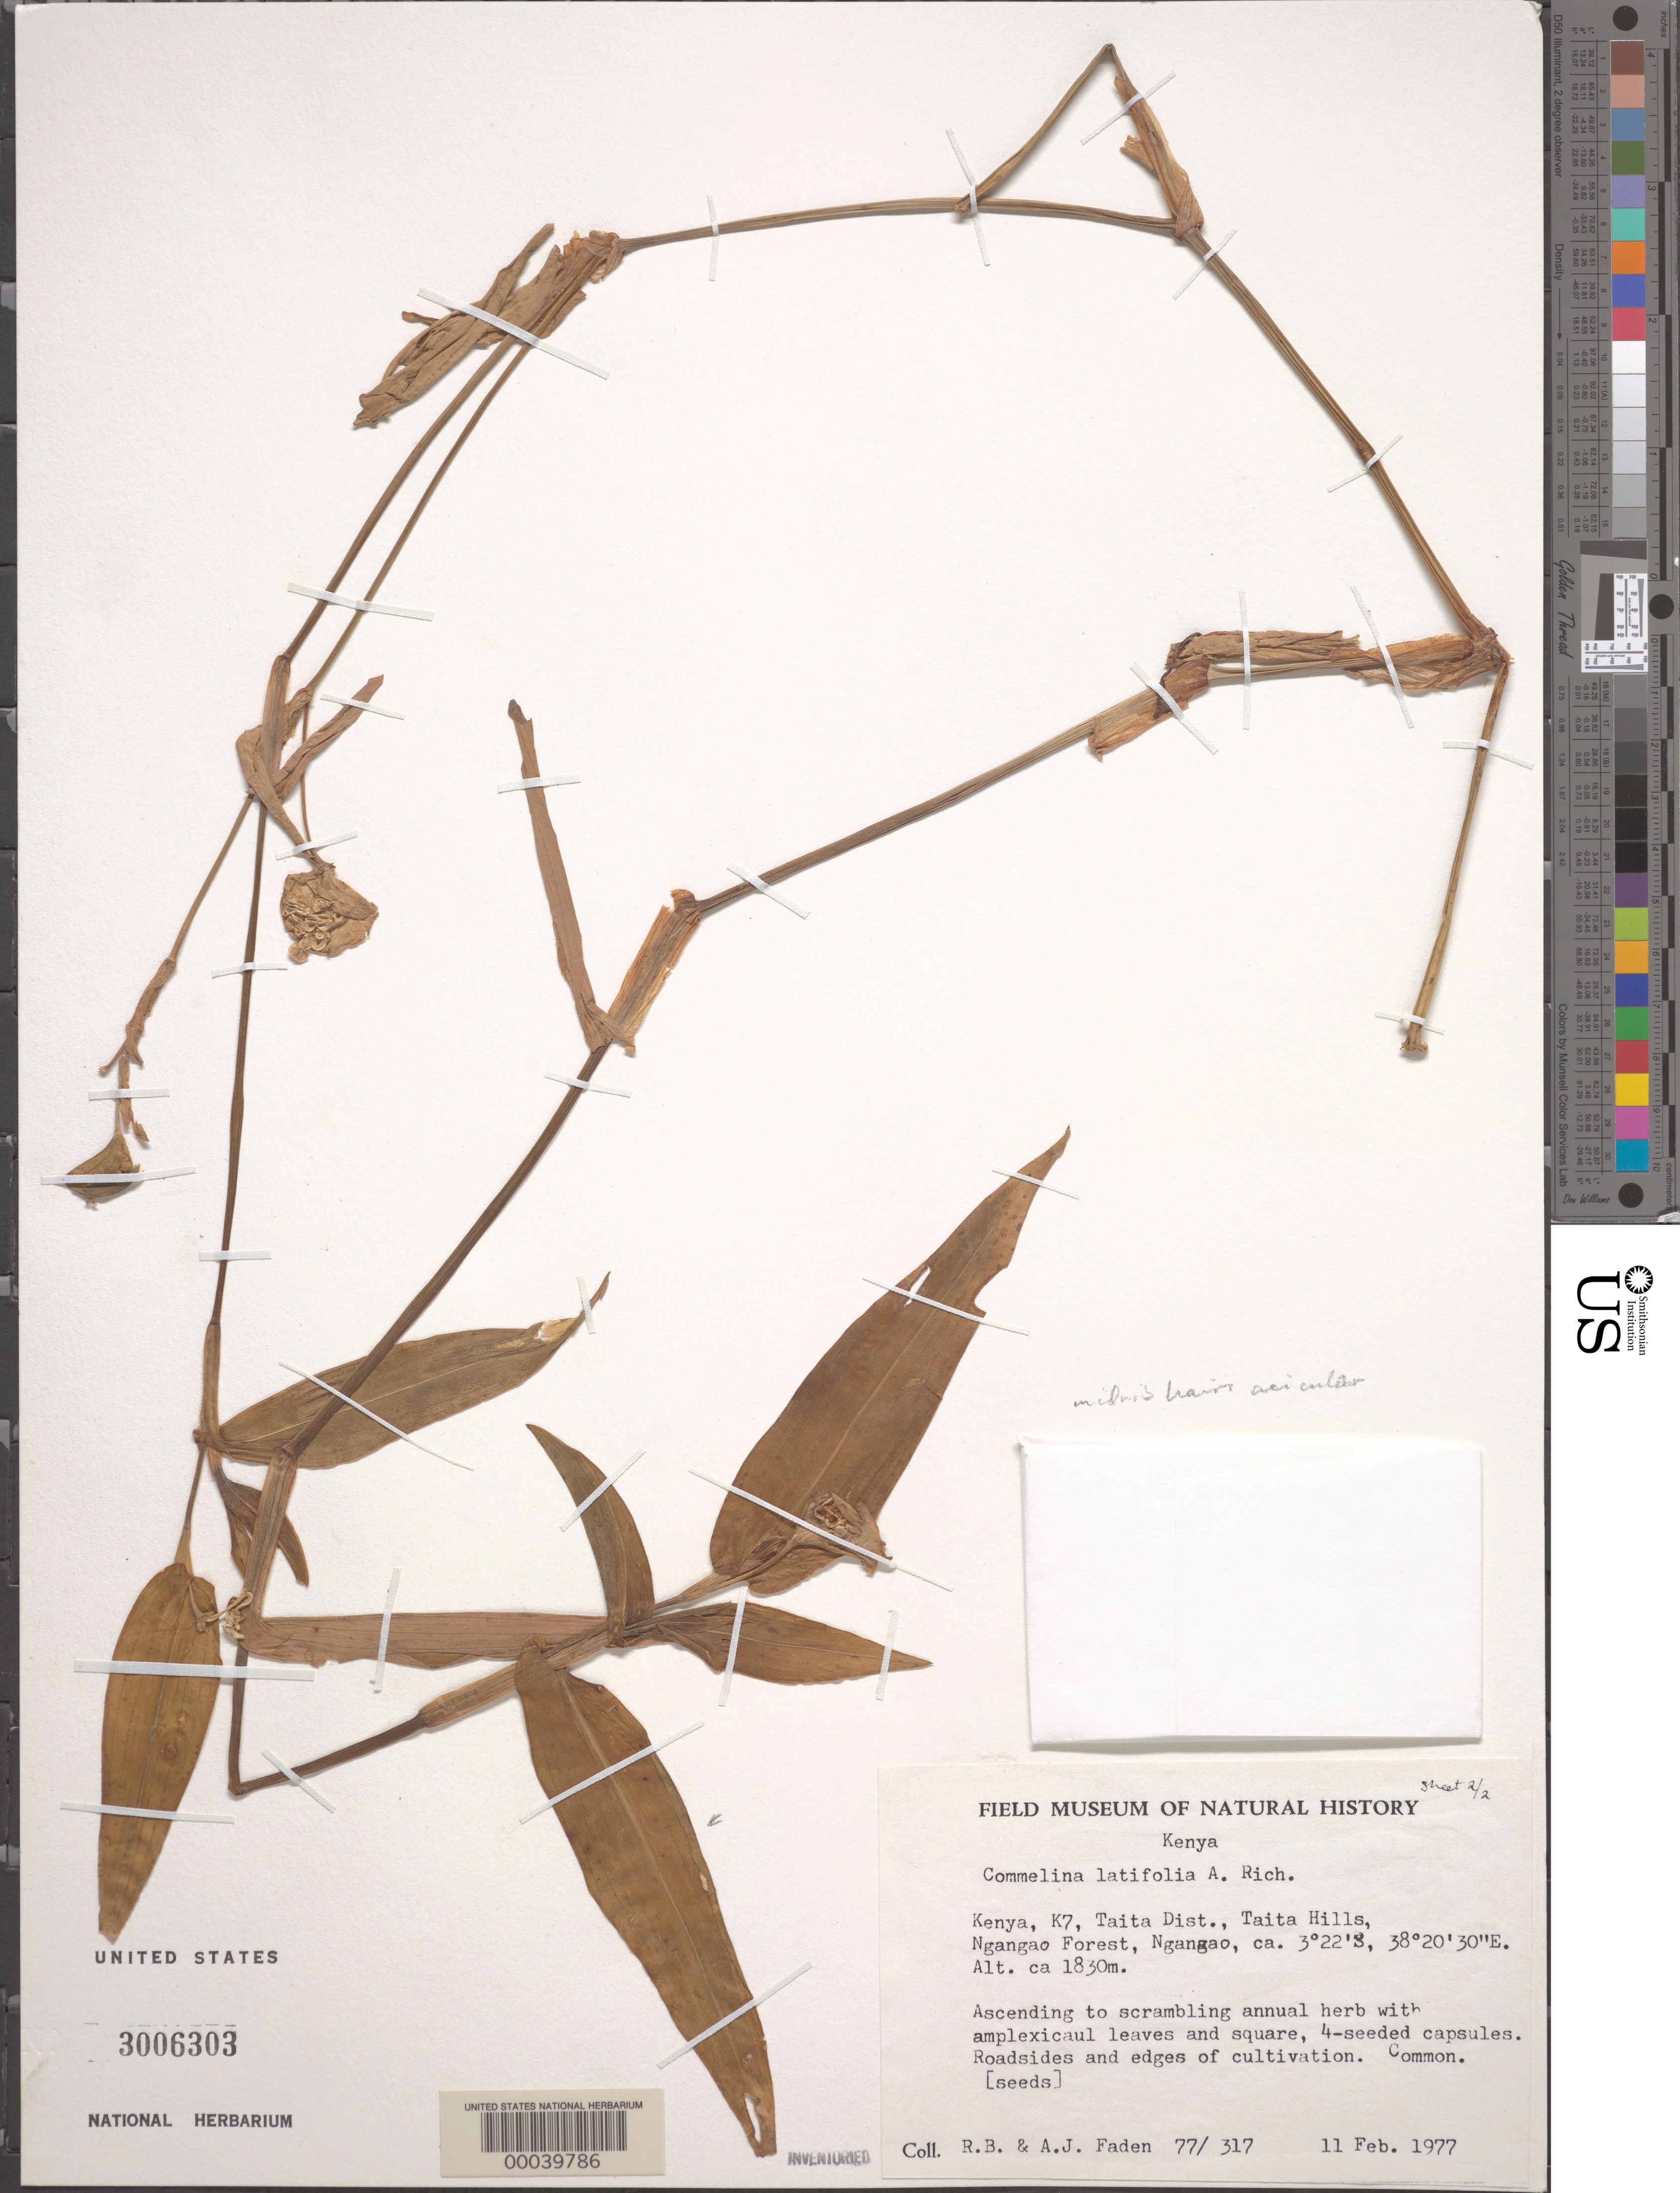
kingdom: Plantae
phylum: Tracheophyta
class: Liliopsida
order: Commelinales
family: Commelinaceae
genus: Commelina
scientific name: Commelina latifolia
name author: Hochst. ex A. Rich.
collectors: R. B. Faden & A. J. Faden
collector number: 77/317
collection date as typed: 11 Feb 1977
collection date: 1977-02-11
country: Kenya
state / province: Taita Taveta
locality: Taita hills, ngangao forest, ngangao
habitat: Roadside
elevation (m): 1830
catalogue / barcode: US 3006303